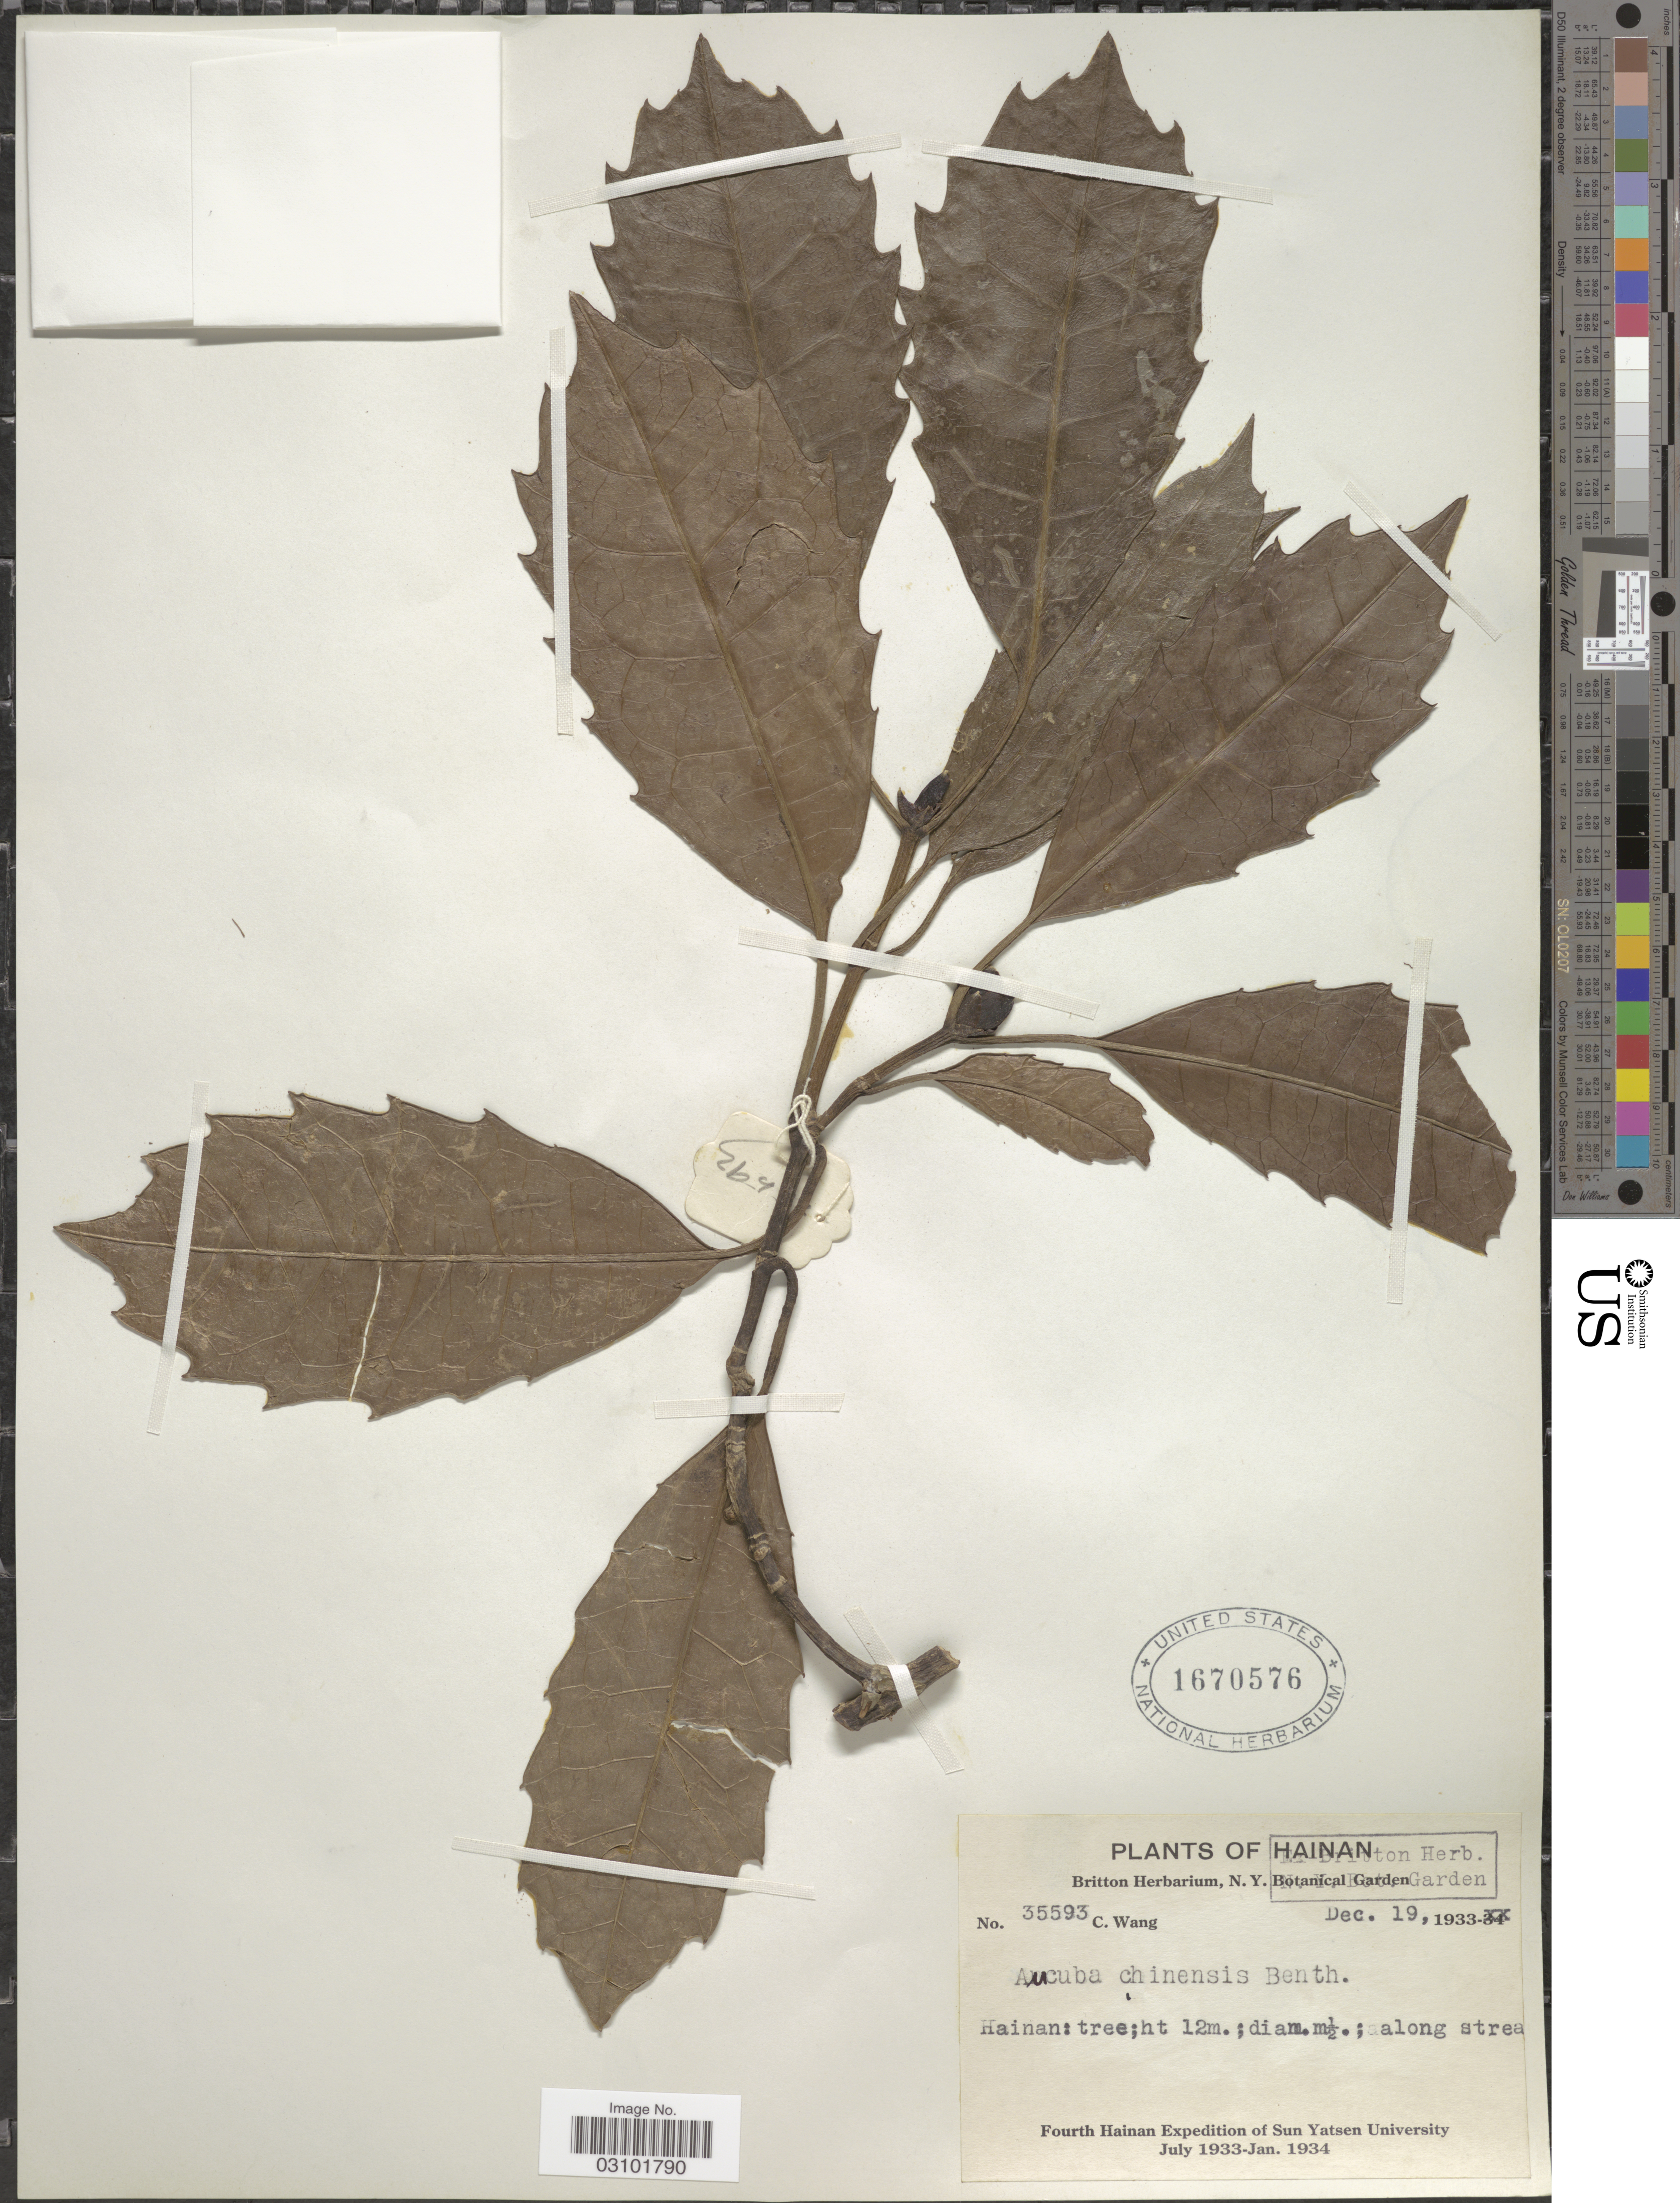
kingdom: Plantae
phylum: Tracheophyta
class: Magnoliopsida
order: Garryales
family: Garryaceae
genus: Aucuba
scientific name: Aucuba chinensis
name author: Benth.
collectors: C. Wang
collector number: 35593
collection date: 1933-12-19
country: China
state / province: Hainan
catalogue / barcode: US 1670576